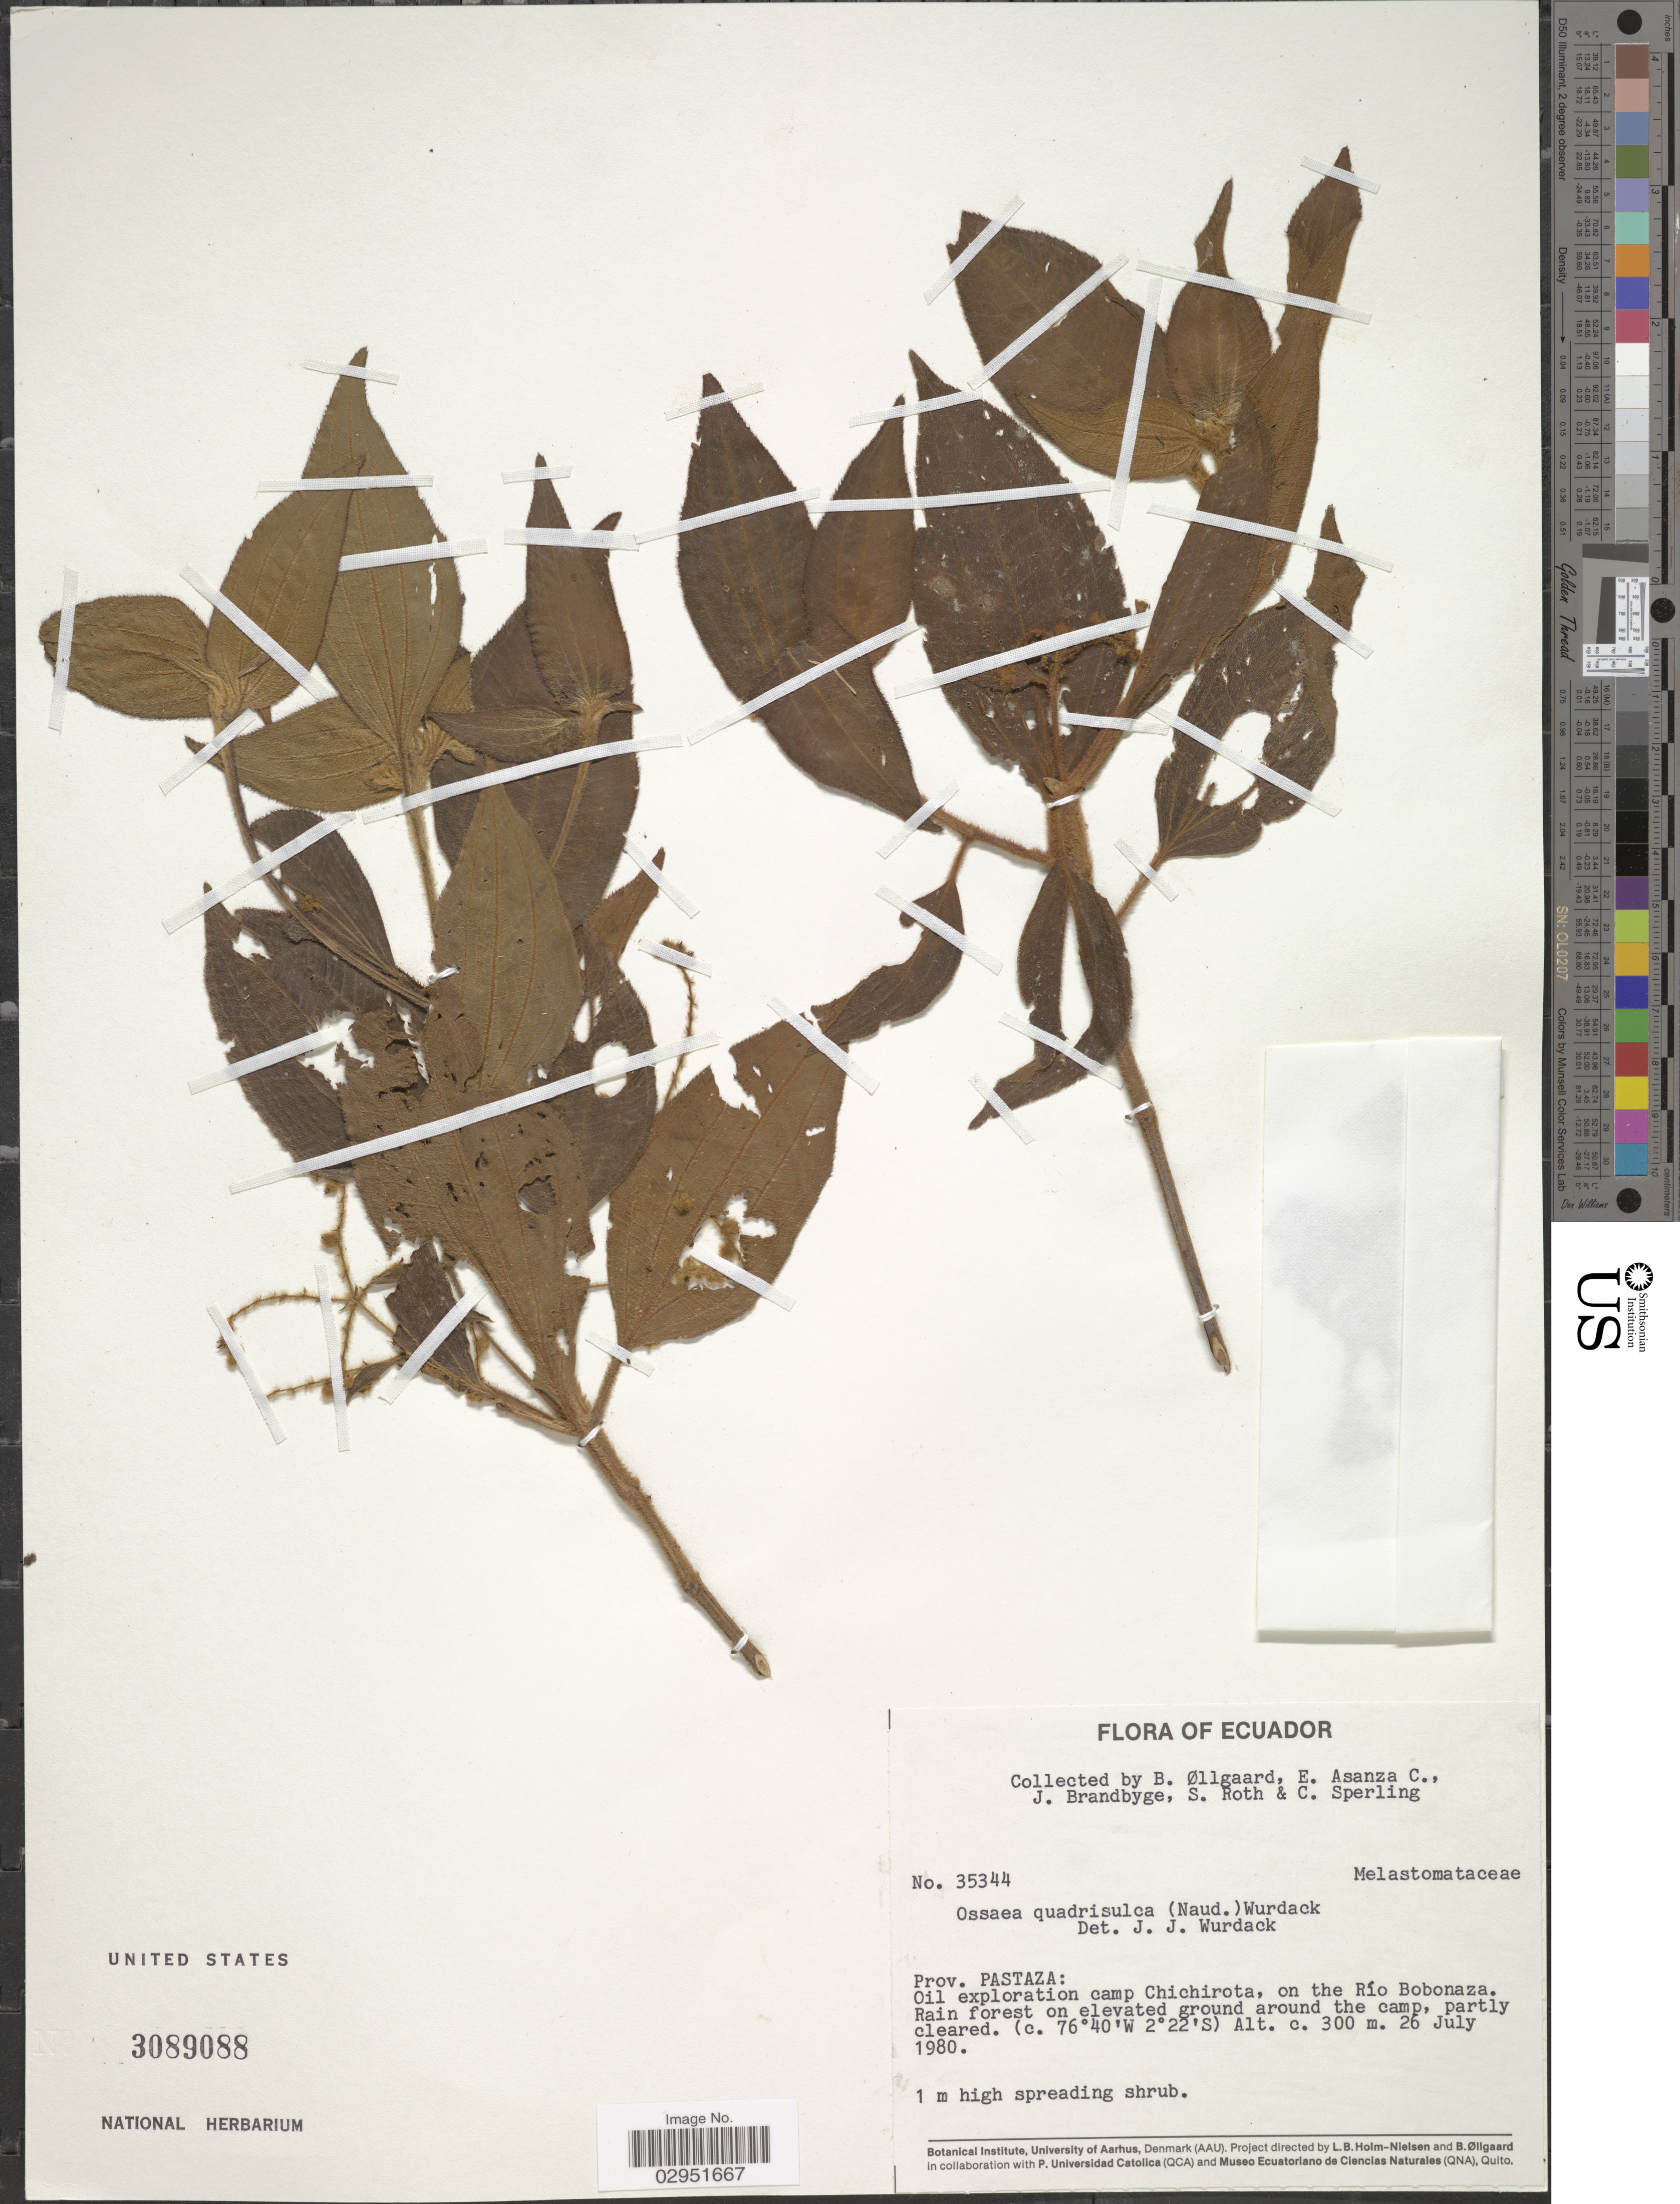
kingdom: Plantae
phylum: Tracheophyta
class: Magnoliopsida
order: Myrtales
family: Melastomataceae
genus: Ossaea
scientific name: Ossaea quadrisulca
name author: (Naudin) Wurdack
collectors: B. Øllgaard, E. Asanza C., J. Brandbyge, S. Roth & C. Sperling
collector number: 35344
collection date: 1980-07-26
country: Ecuador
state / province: Pastaza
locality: Prov. Pastaza: Oil exploration camp Chichirota, on the Río Bobonaza.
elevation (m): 300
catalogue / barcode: US 3089088